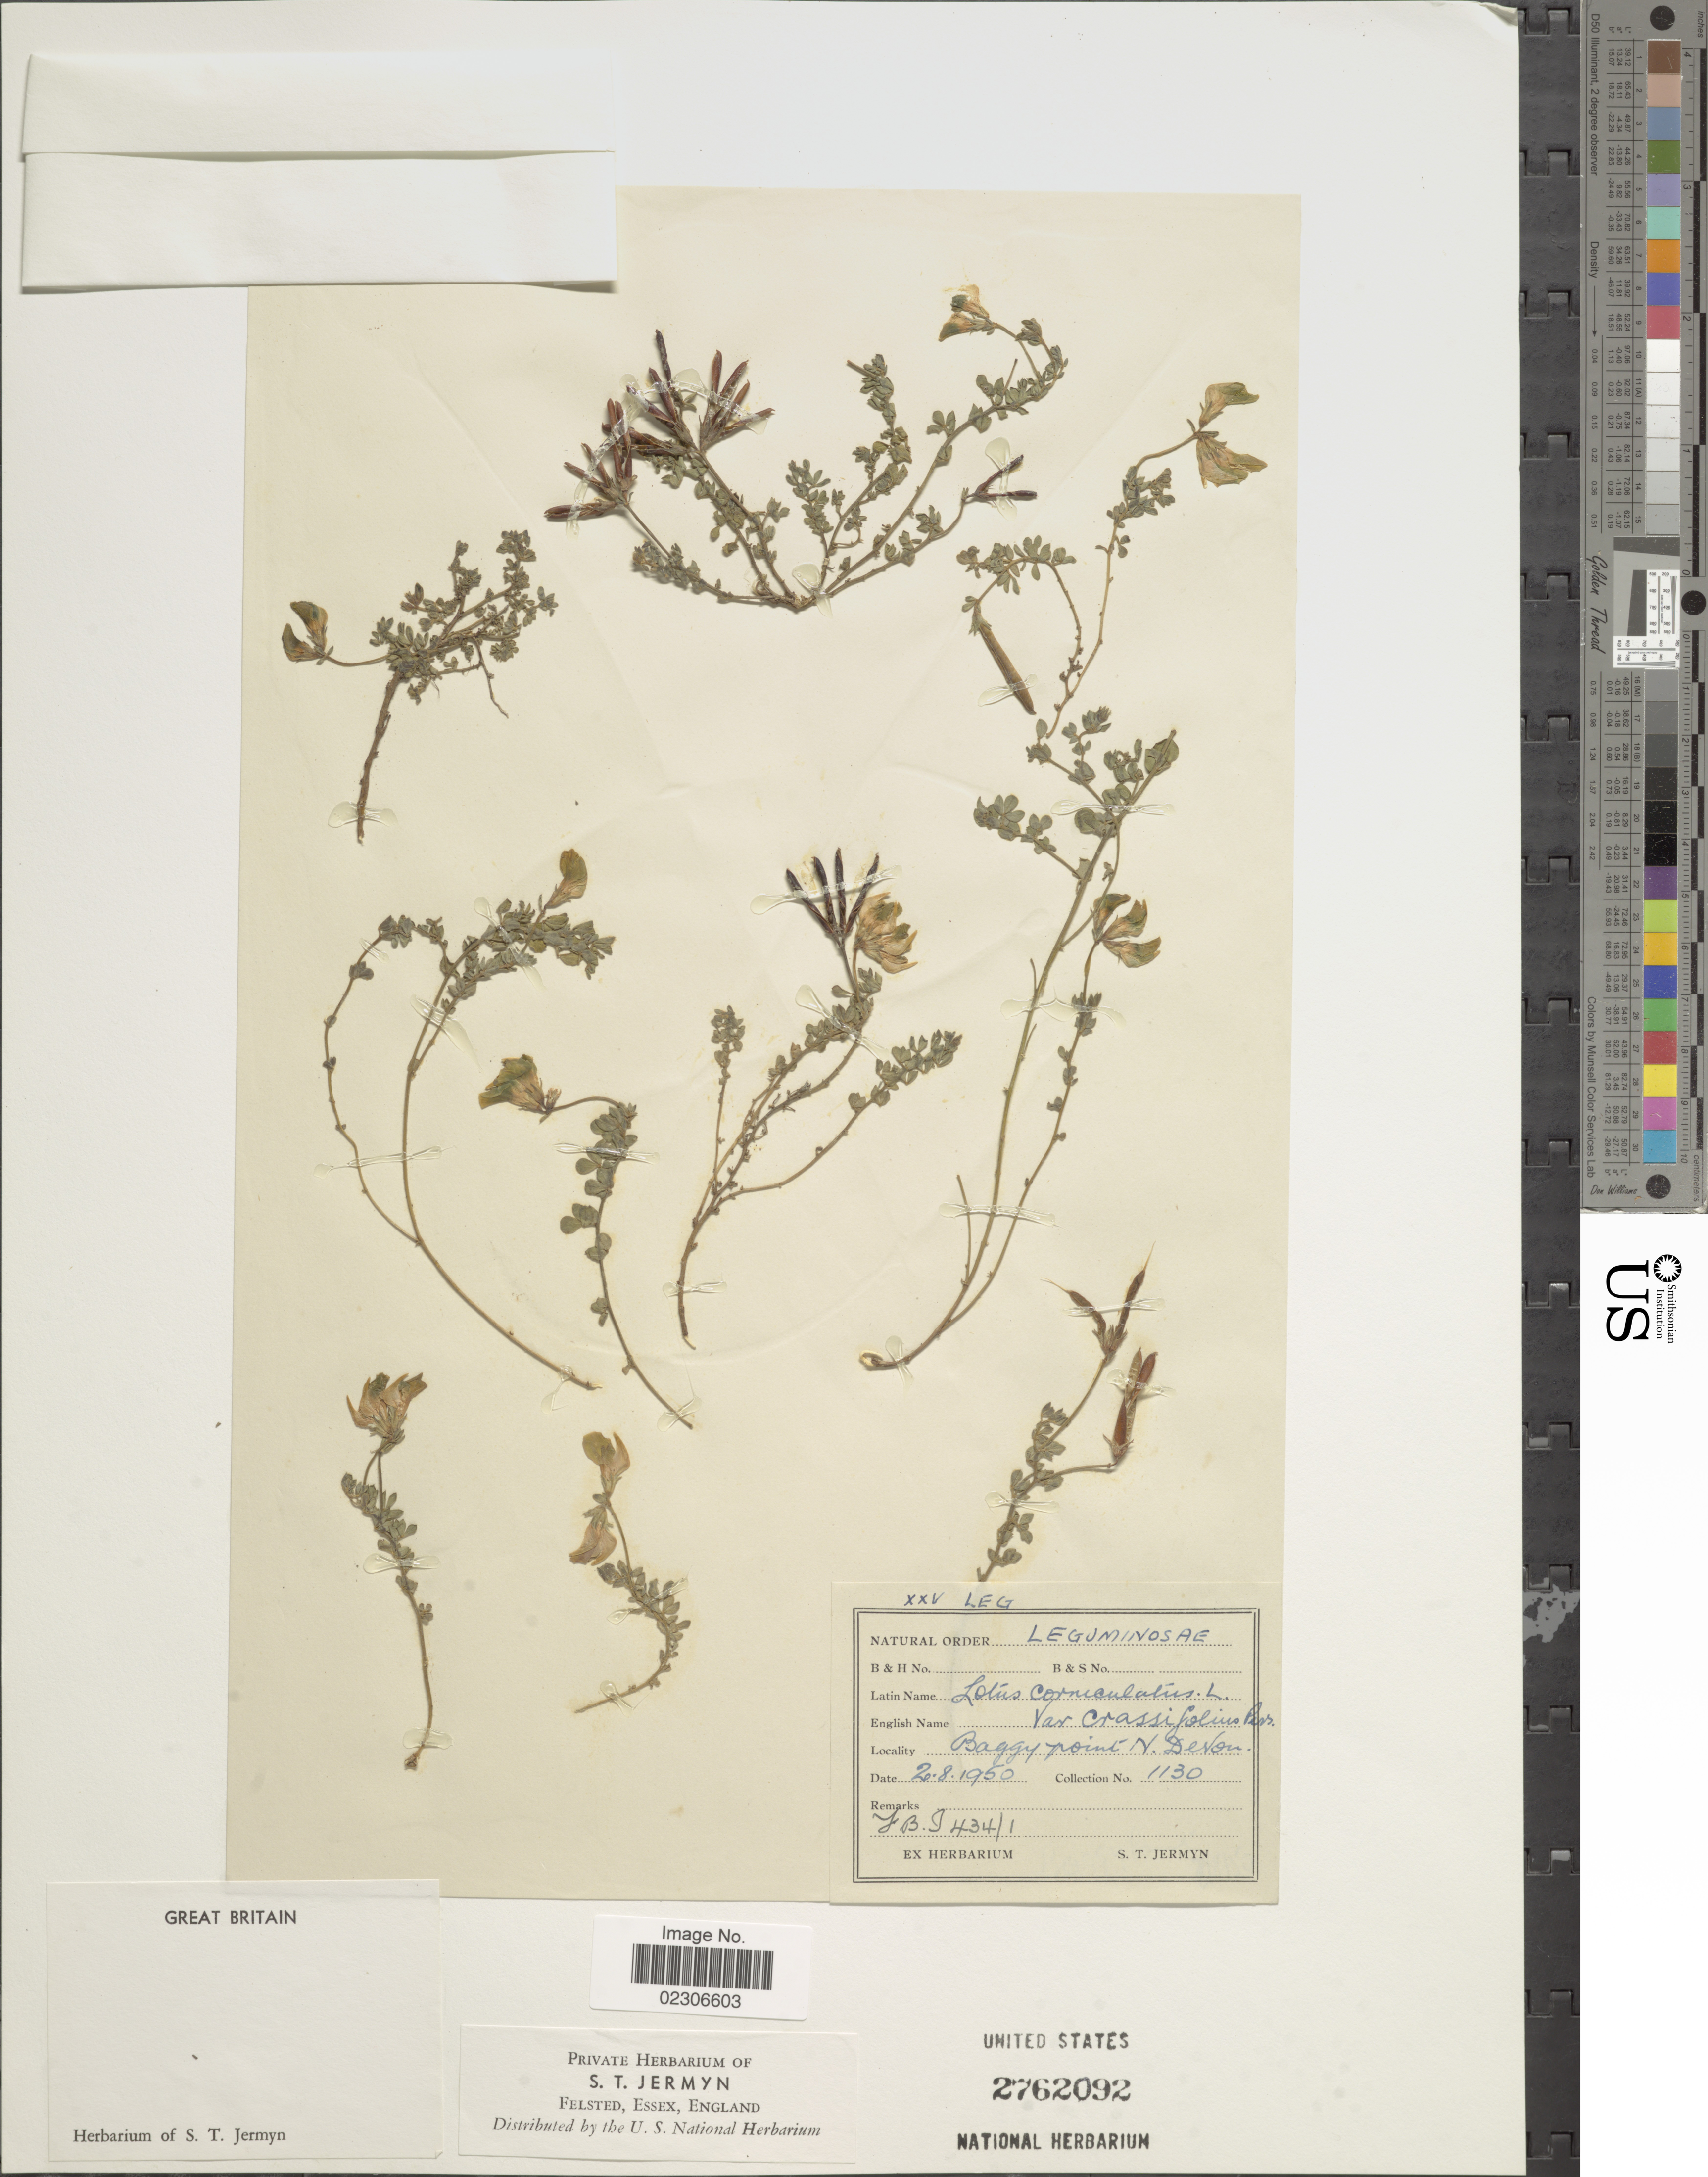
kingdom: Plantae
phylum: Tracheophyta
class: Magnoliopsida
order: Fabales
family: Fabaceae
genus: Lotus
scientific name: Lotus corniculatus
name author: L.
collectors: ex herb. S. T. Jermyn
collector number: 1130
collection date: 1950-08-02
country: United Kingdom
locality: Baggy point N. Devon. Great Britain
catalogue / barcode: US 2762092